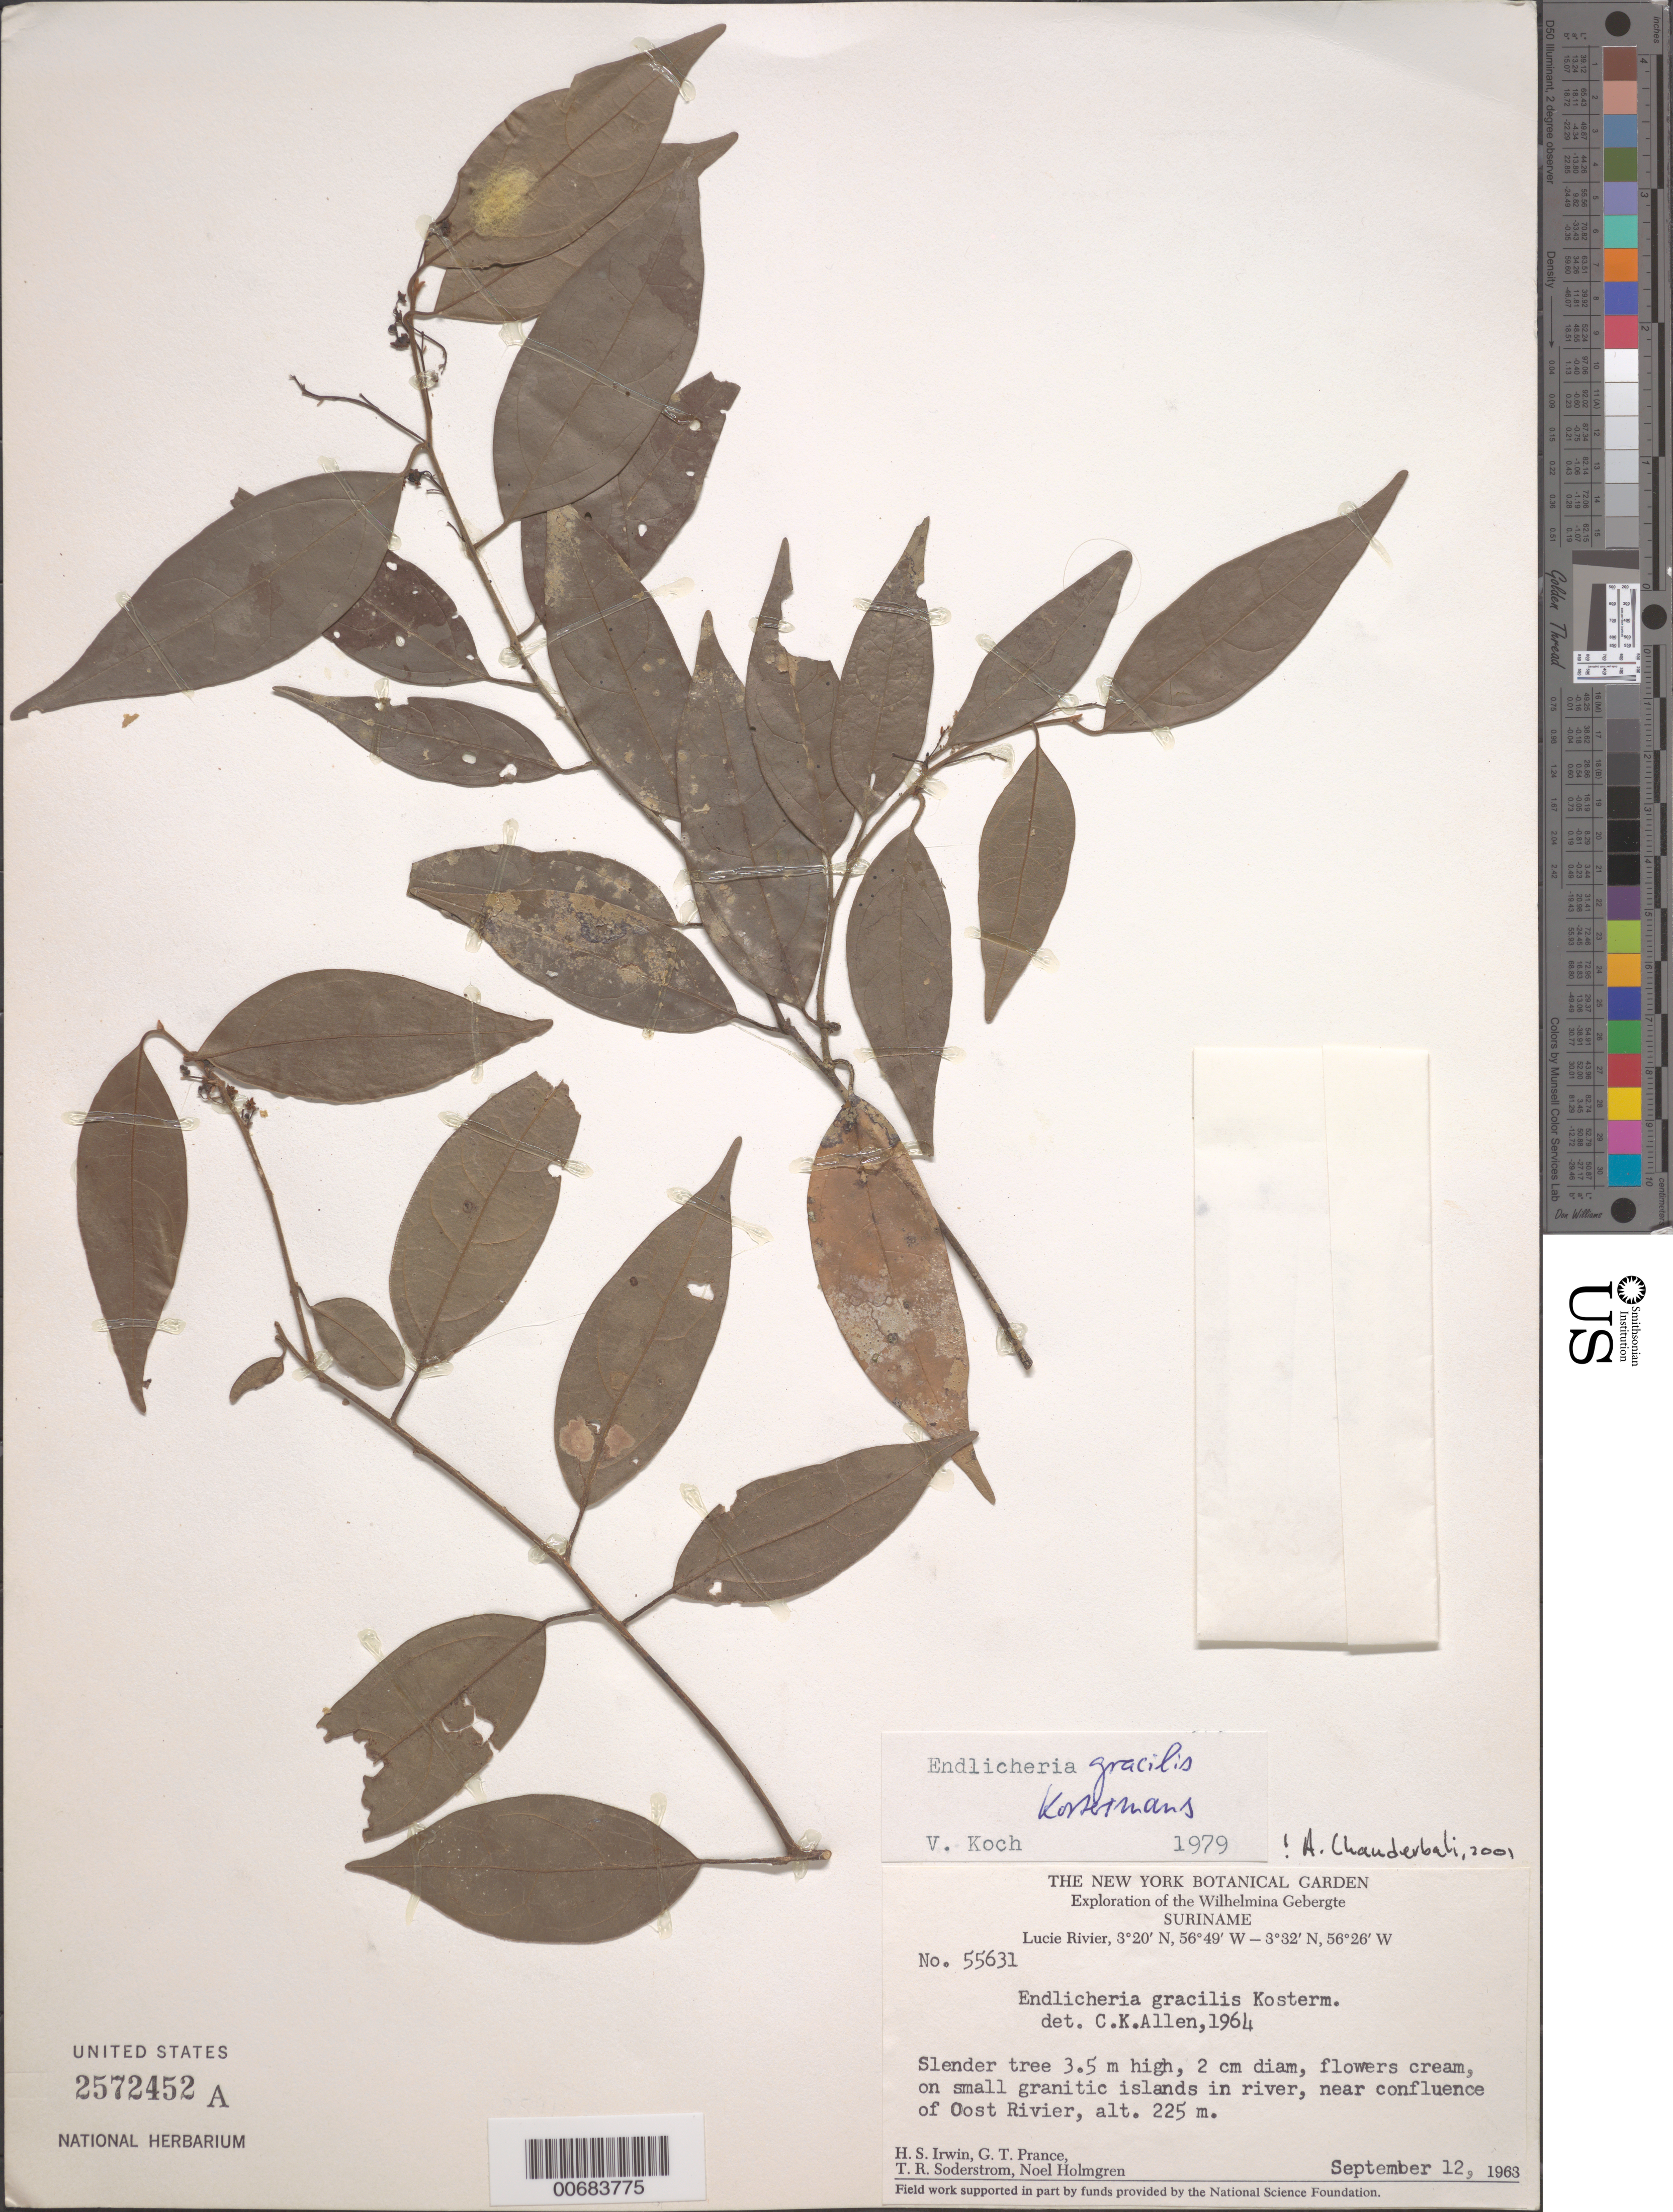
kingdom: Plantae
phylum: Tracheophyta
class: Magnoliopsida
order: Laurales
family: Lauraceae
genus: Endlicheria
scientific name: Endlicheria gracilis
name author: Kosterm.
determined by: Chanderbali, Andre Shashi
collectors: H. Irwin, G. T. Prance, T. R. Soderstrom & N. H. Holmgren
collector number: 55631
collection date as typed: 12-Sep-63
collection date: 1963-09-12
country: Suriname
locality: Lucie R., near confl. with Oost R., Wilhelmina Gebergte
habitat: Small granitic islands in river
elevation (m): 225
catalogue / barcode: US 2572452A